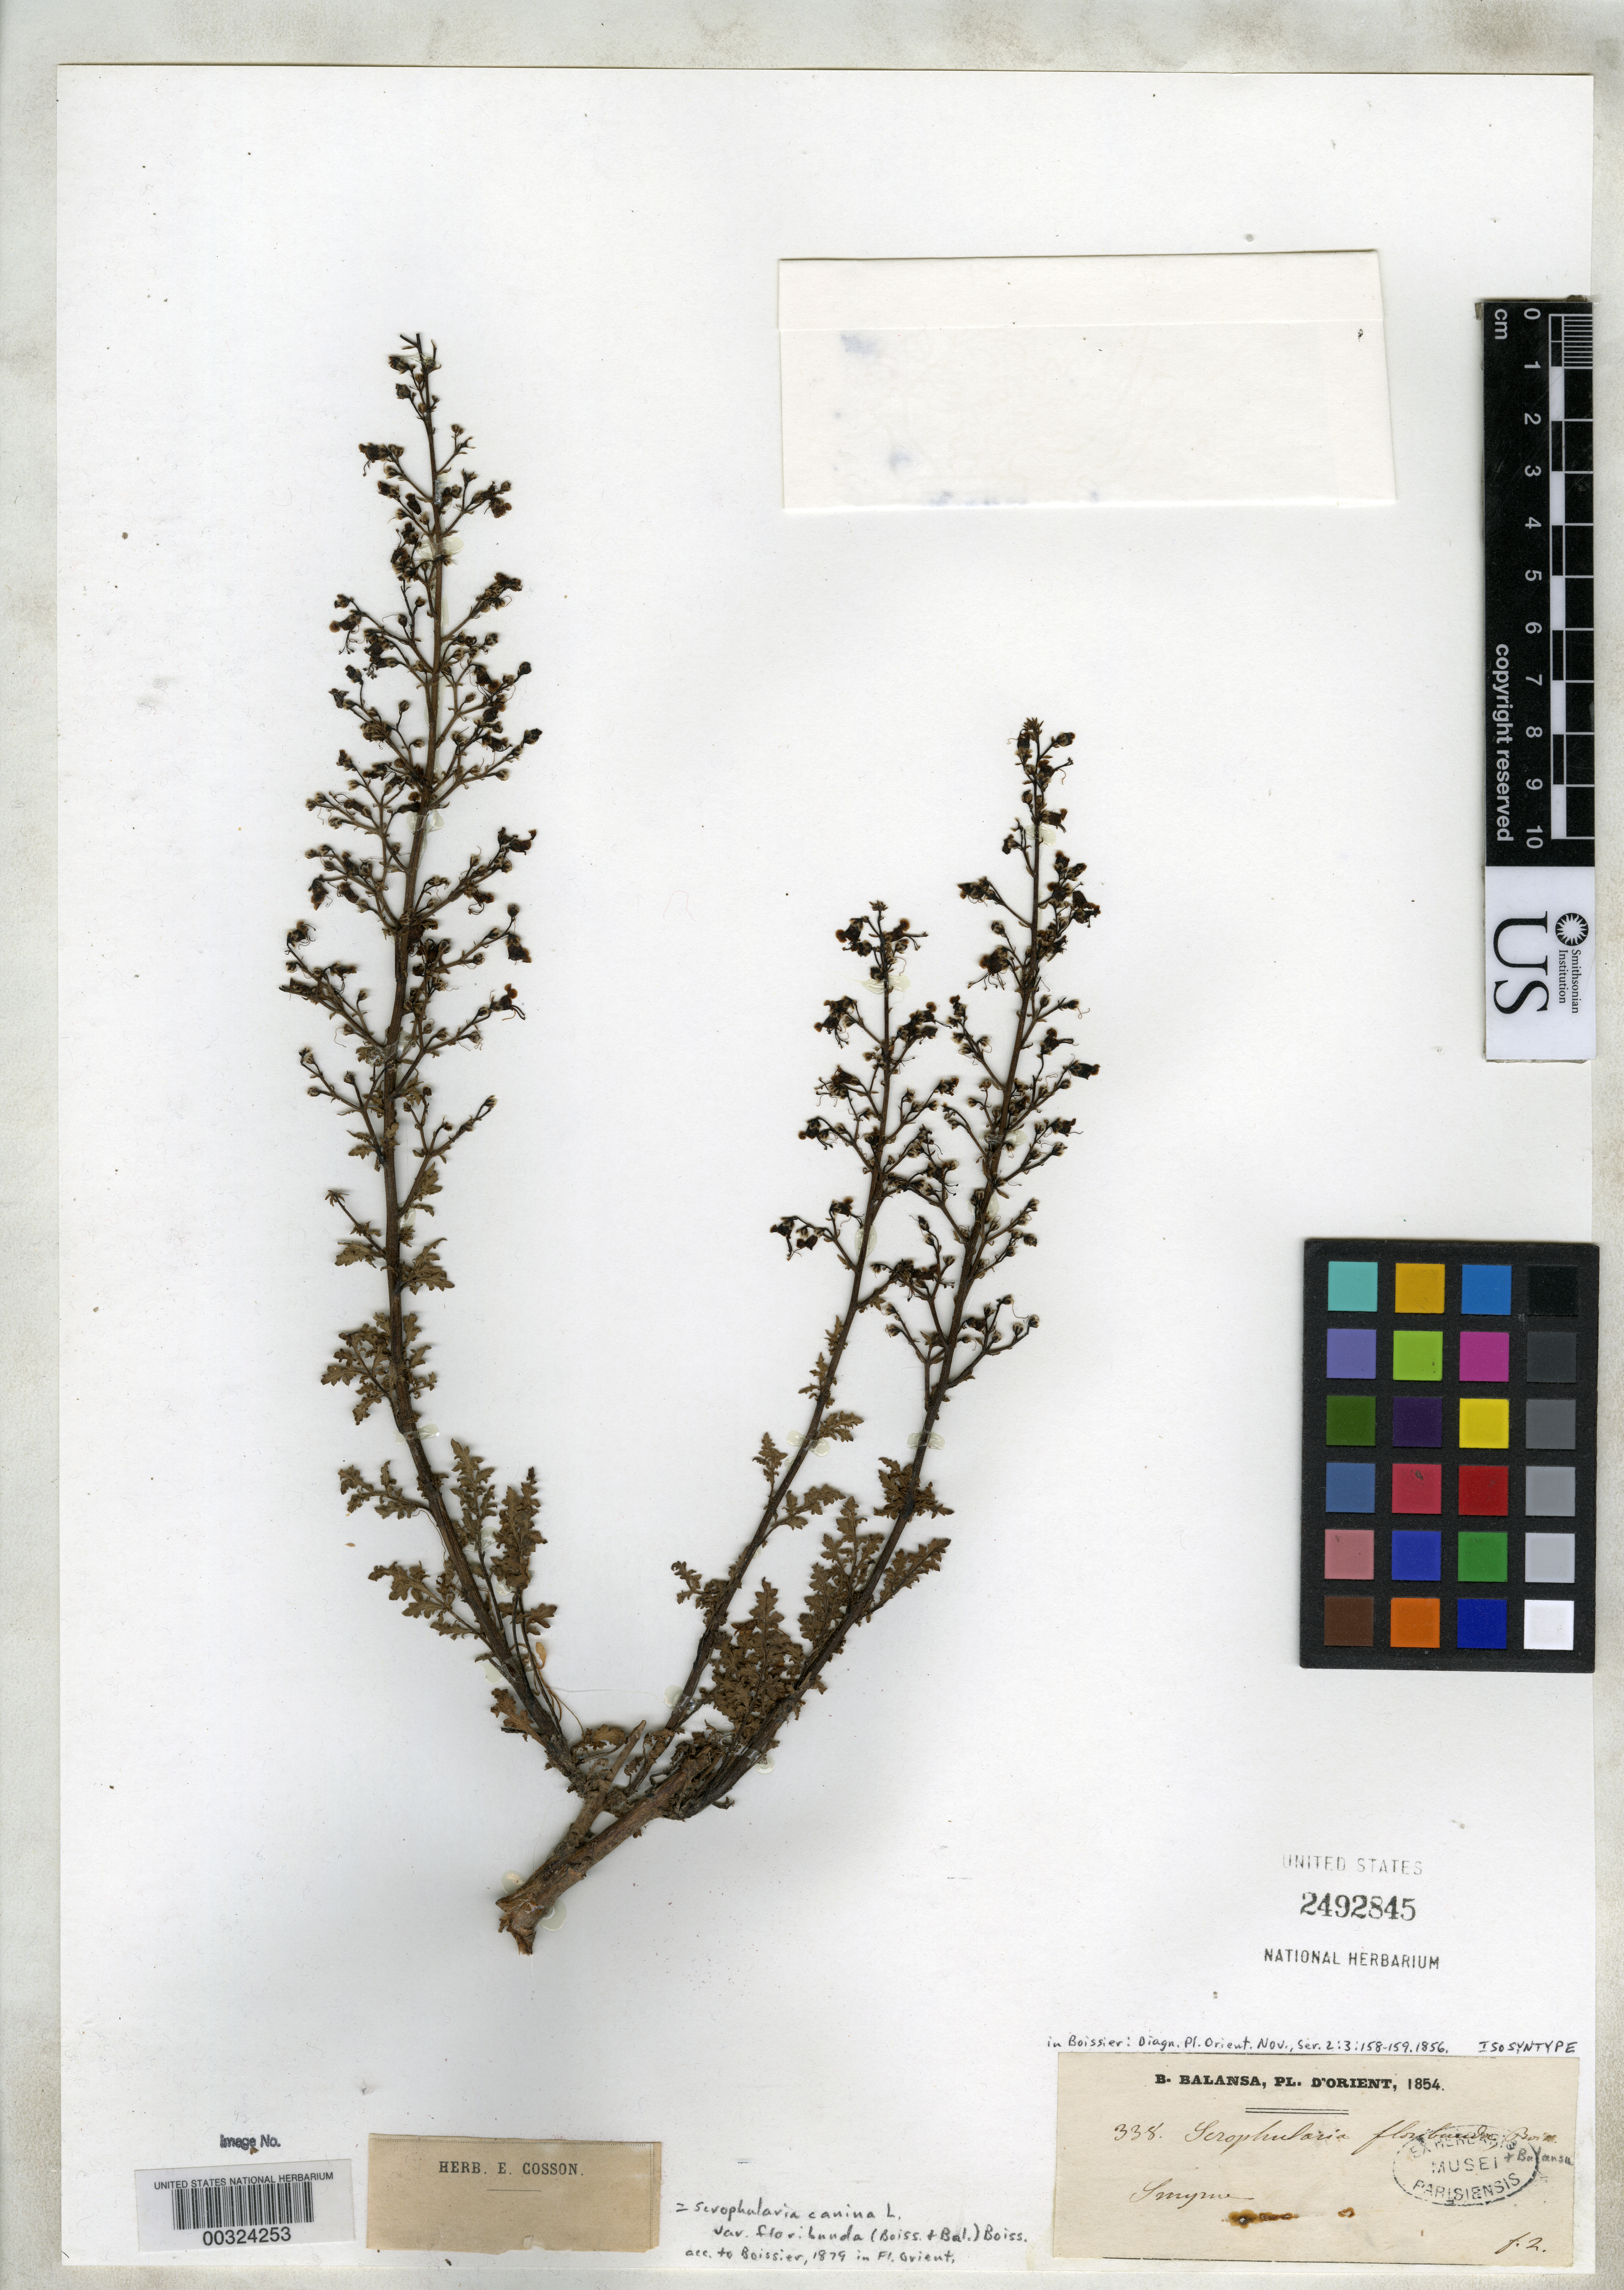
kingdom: Plantae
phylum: Tracheophyta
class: Magnoliopsida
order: Lamiales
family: Scrophulariaceae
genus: Scrophularia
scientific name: Scrophularia floribunda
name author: Boiss. & Balansa in Boiss.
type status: Isosyntype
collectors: B. Balansa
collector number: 338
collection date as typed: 1854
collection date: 1854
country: Turkey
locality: Smyrnam.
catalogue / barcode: US 2492845